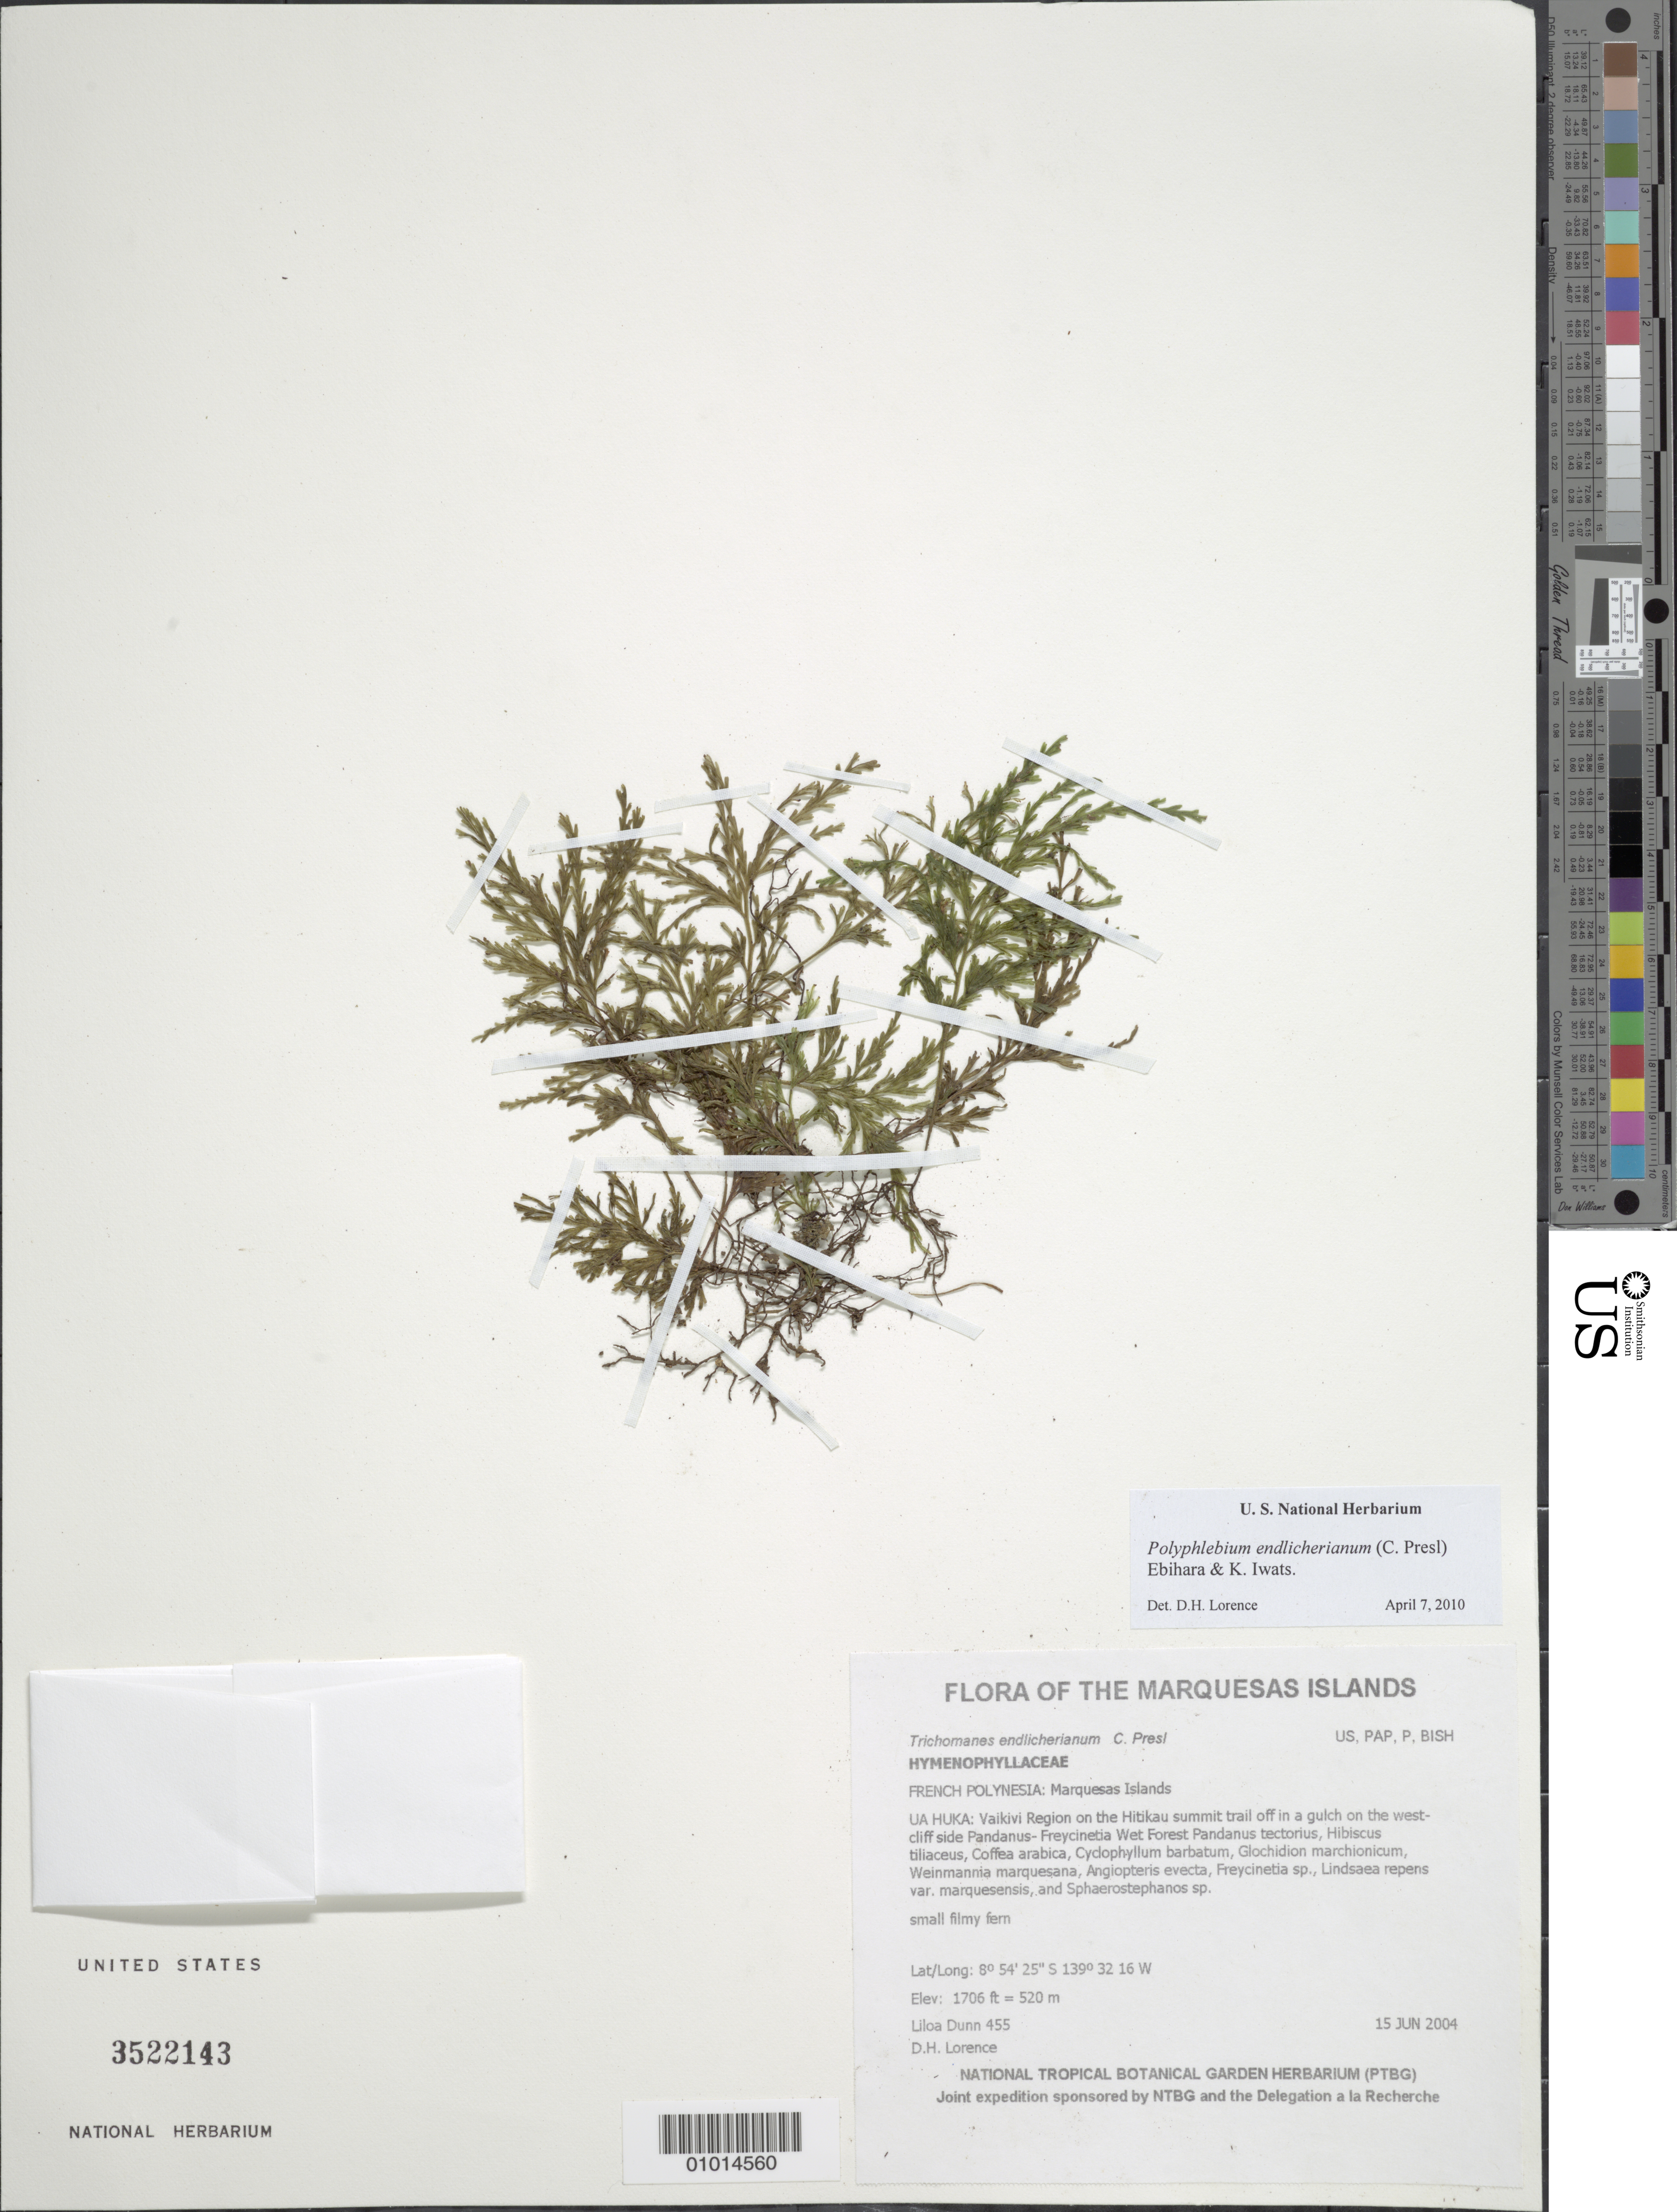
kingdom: Plantae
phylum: Tracheophyta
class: Polypodiopsida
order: Hymenophyllales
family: Hymenophyllaceae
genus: Polyphlebium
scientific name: Polyphlebium endlicherianum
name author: (C. Presl) Ebihara & K. Iwats.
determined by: Lorence, David H., (PTBG), National Tropical Botanical Garden (UNITED STATES)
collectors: L. Dunn & D. Lorence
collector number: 455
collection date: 2004-06-15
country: French Polynesia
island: Ua Huka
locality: Vaikivi Region on the Hitikau summit trail off in a gulch on the west-cliff side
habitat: Pandanus- Freycinetia Wet Forest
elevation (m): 520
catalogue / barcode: US 3522143